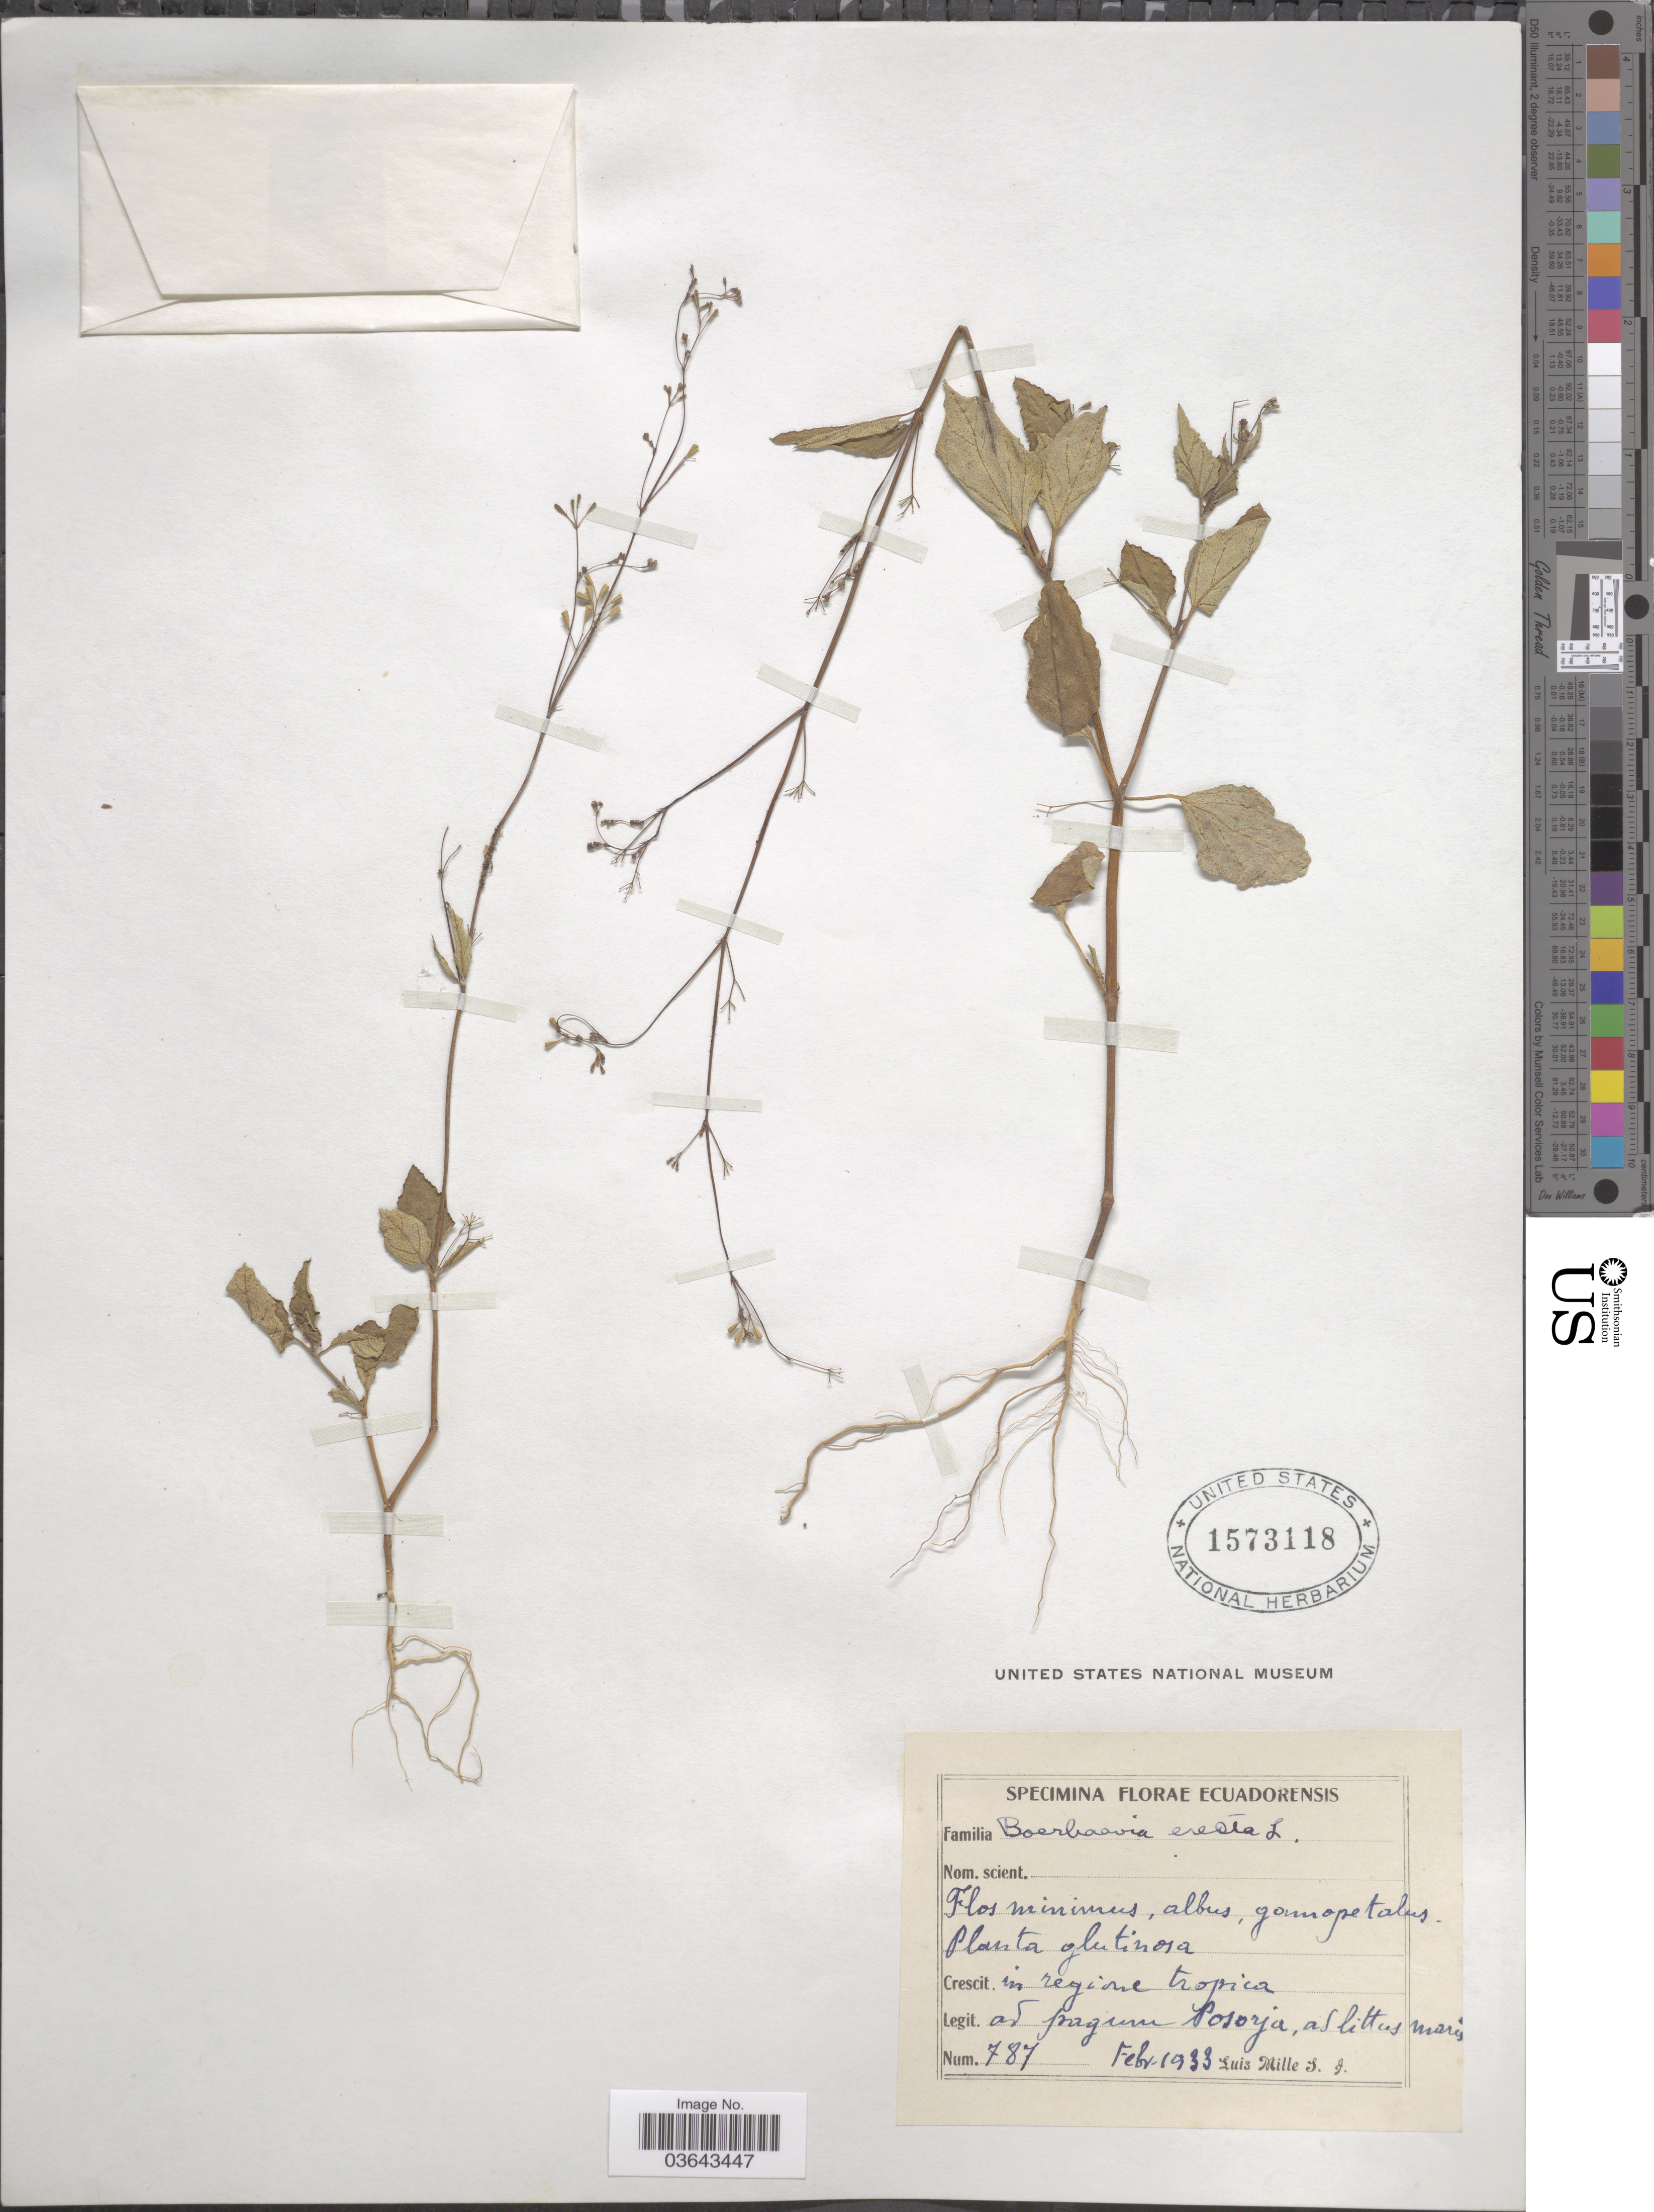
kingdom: Plantae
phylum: Tracheophyta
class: Magnoliopsida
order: Caryophyllales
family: Nyctaginaceae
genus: Boerhavia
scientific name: Boerhavia erecta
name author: L.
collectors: L. Mille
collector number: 787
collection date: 1933-02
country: Ecuador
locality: In regione tropica. Ad pagum Posarja.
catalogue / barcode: US 1573118